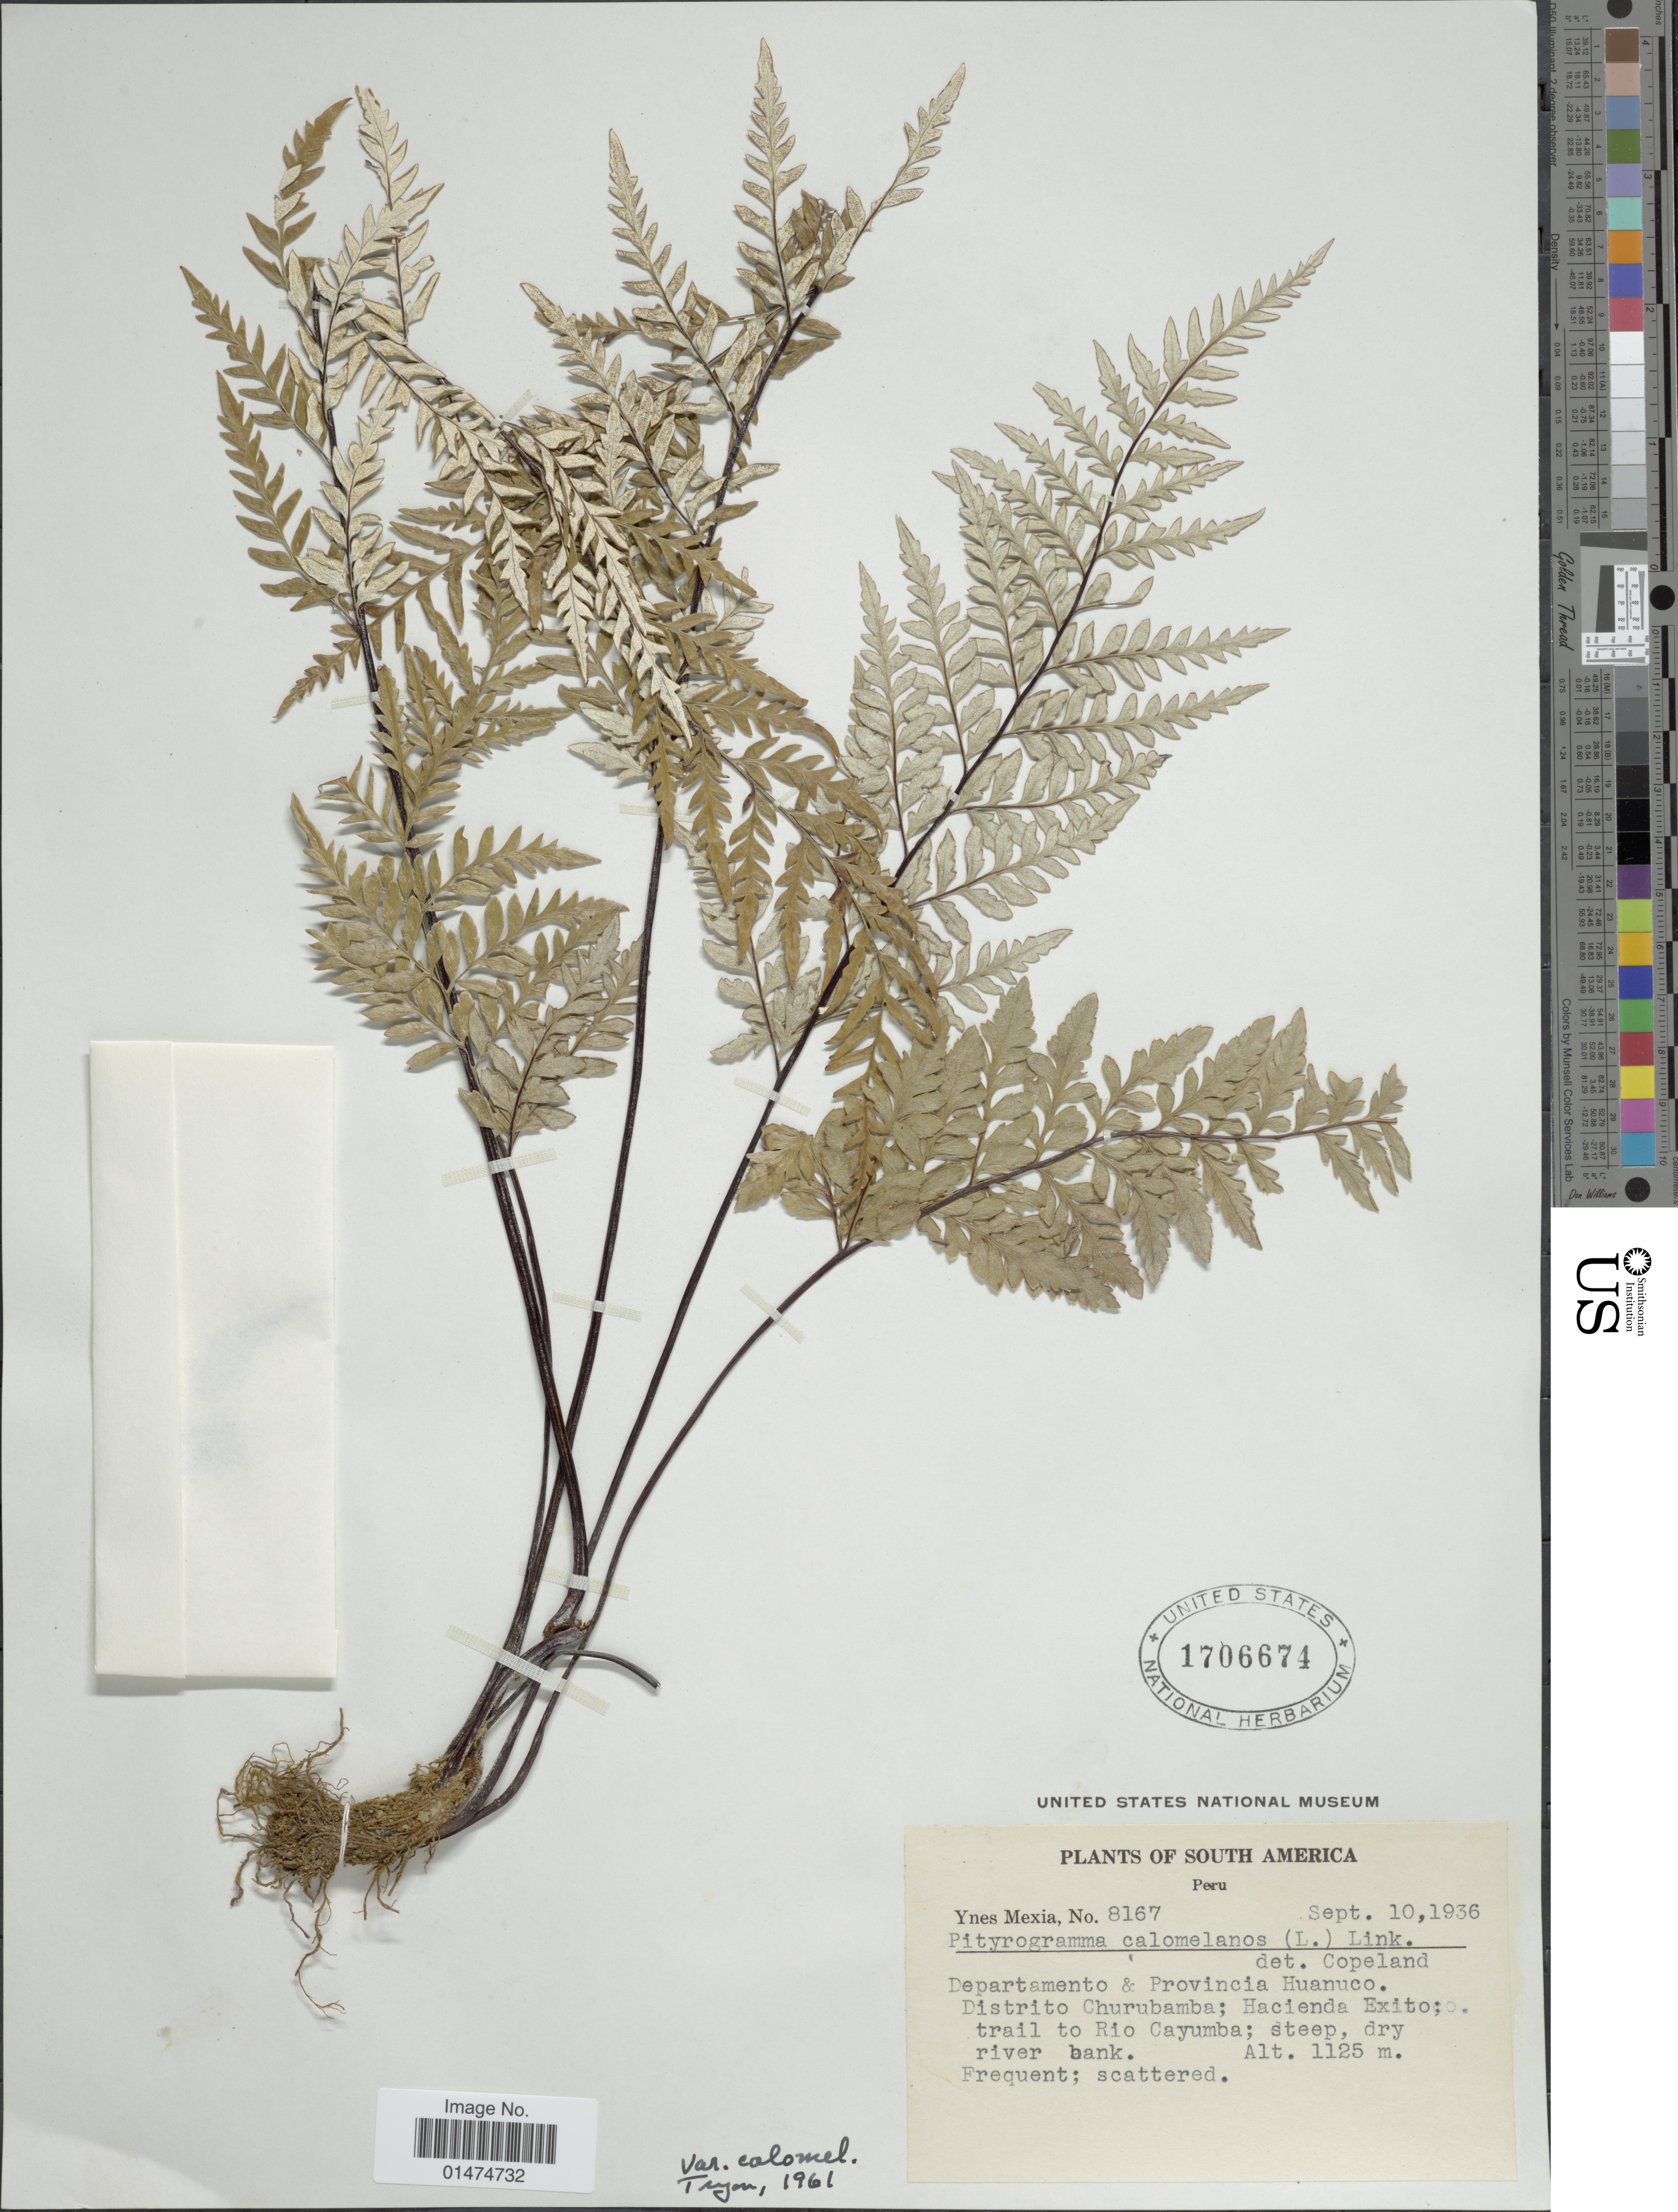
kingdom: Plantae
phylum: Tracheophyta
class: Polypodiopsida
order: Polypodiales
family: Pteridaceae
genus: Pityrogramma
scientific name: Pityrogramma calomelanos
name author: (L.) Link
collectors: Y. Mexia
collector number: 8167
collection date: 1936-09-10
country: Peru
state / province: Huánuco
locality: South America, Departamento & Provincia Huanuco. Distrito Churubamba; Haciend Exiti; trail to Rio Cayumba.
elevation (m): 1125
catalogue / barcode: US 1706674